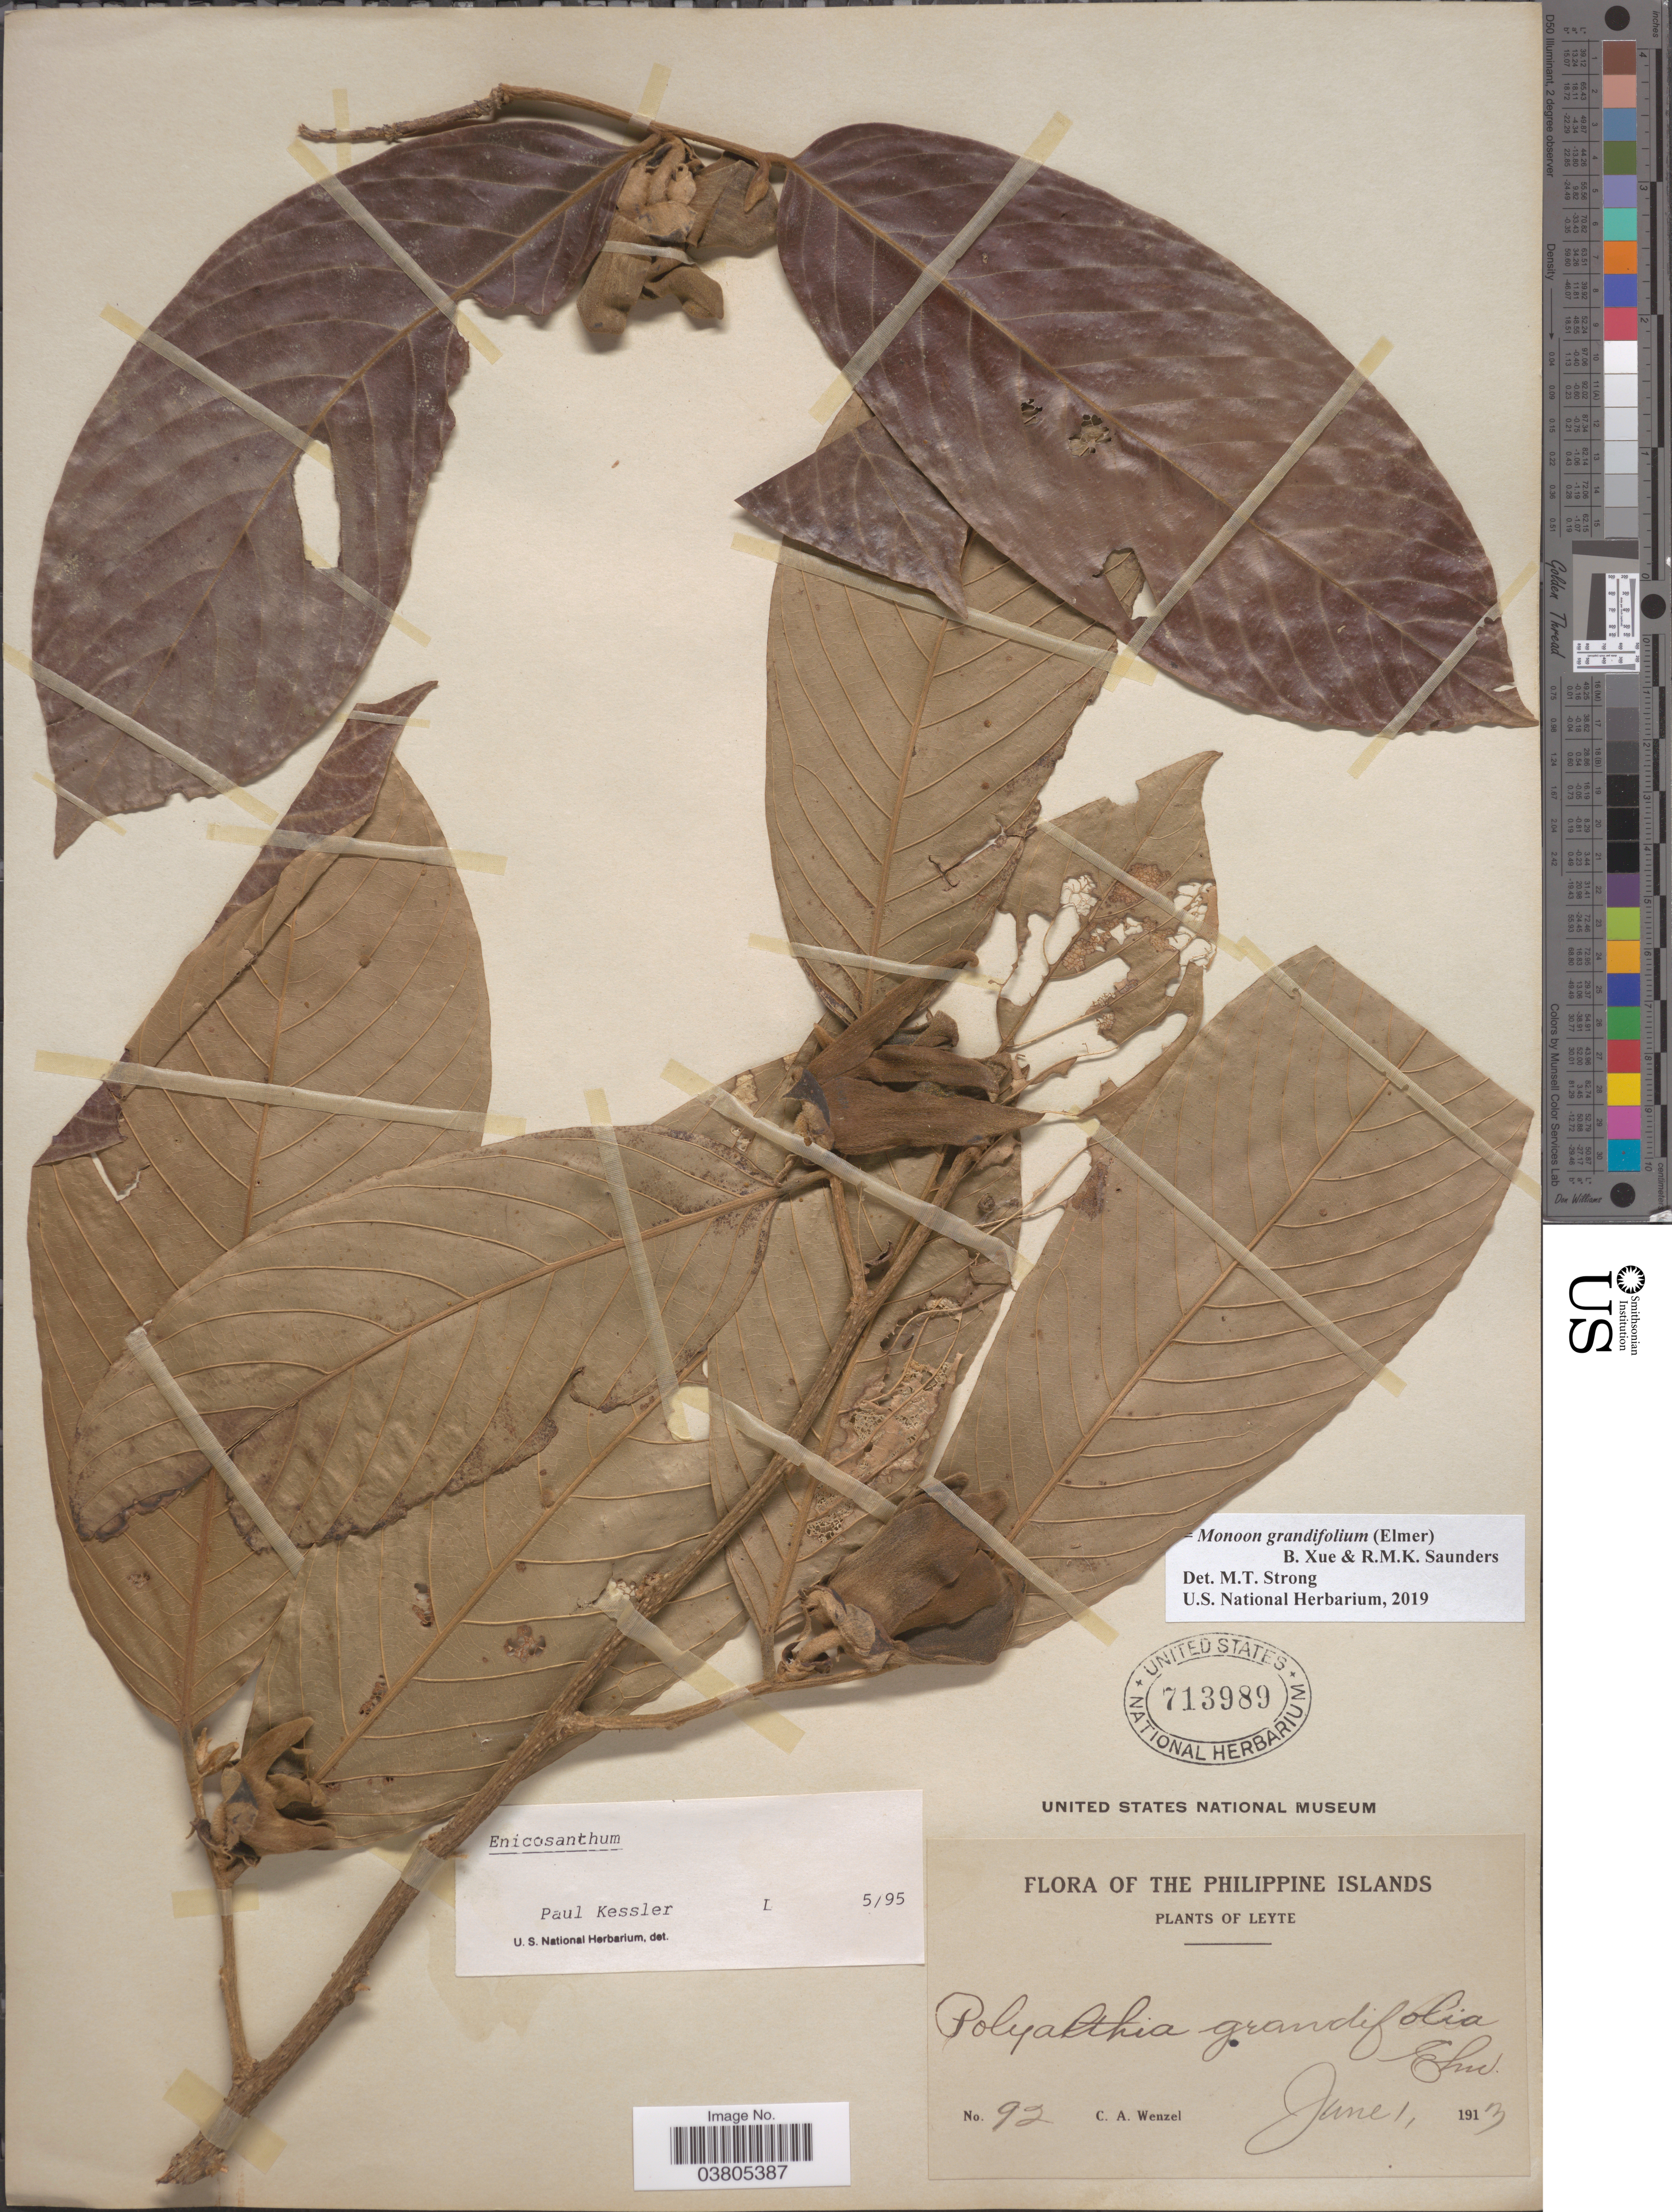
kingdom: Plantae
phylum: Tracheophyta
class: Magnoliopsida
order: Magnoliales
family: Annonaceae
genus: Monoon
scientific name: Monoon grandifolium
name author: (Elmer) B. Xue & R.M.K. Saunders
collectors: C. Wenzel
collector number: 92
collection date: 1913-06-01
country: Philippines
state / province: Eastern Visayas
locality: Philippine Islands. Leyte.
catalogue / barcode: US 713989